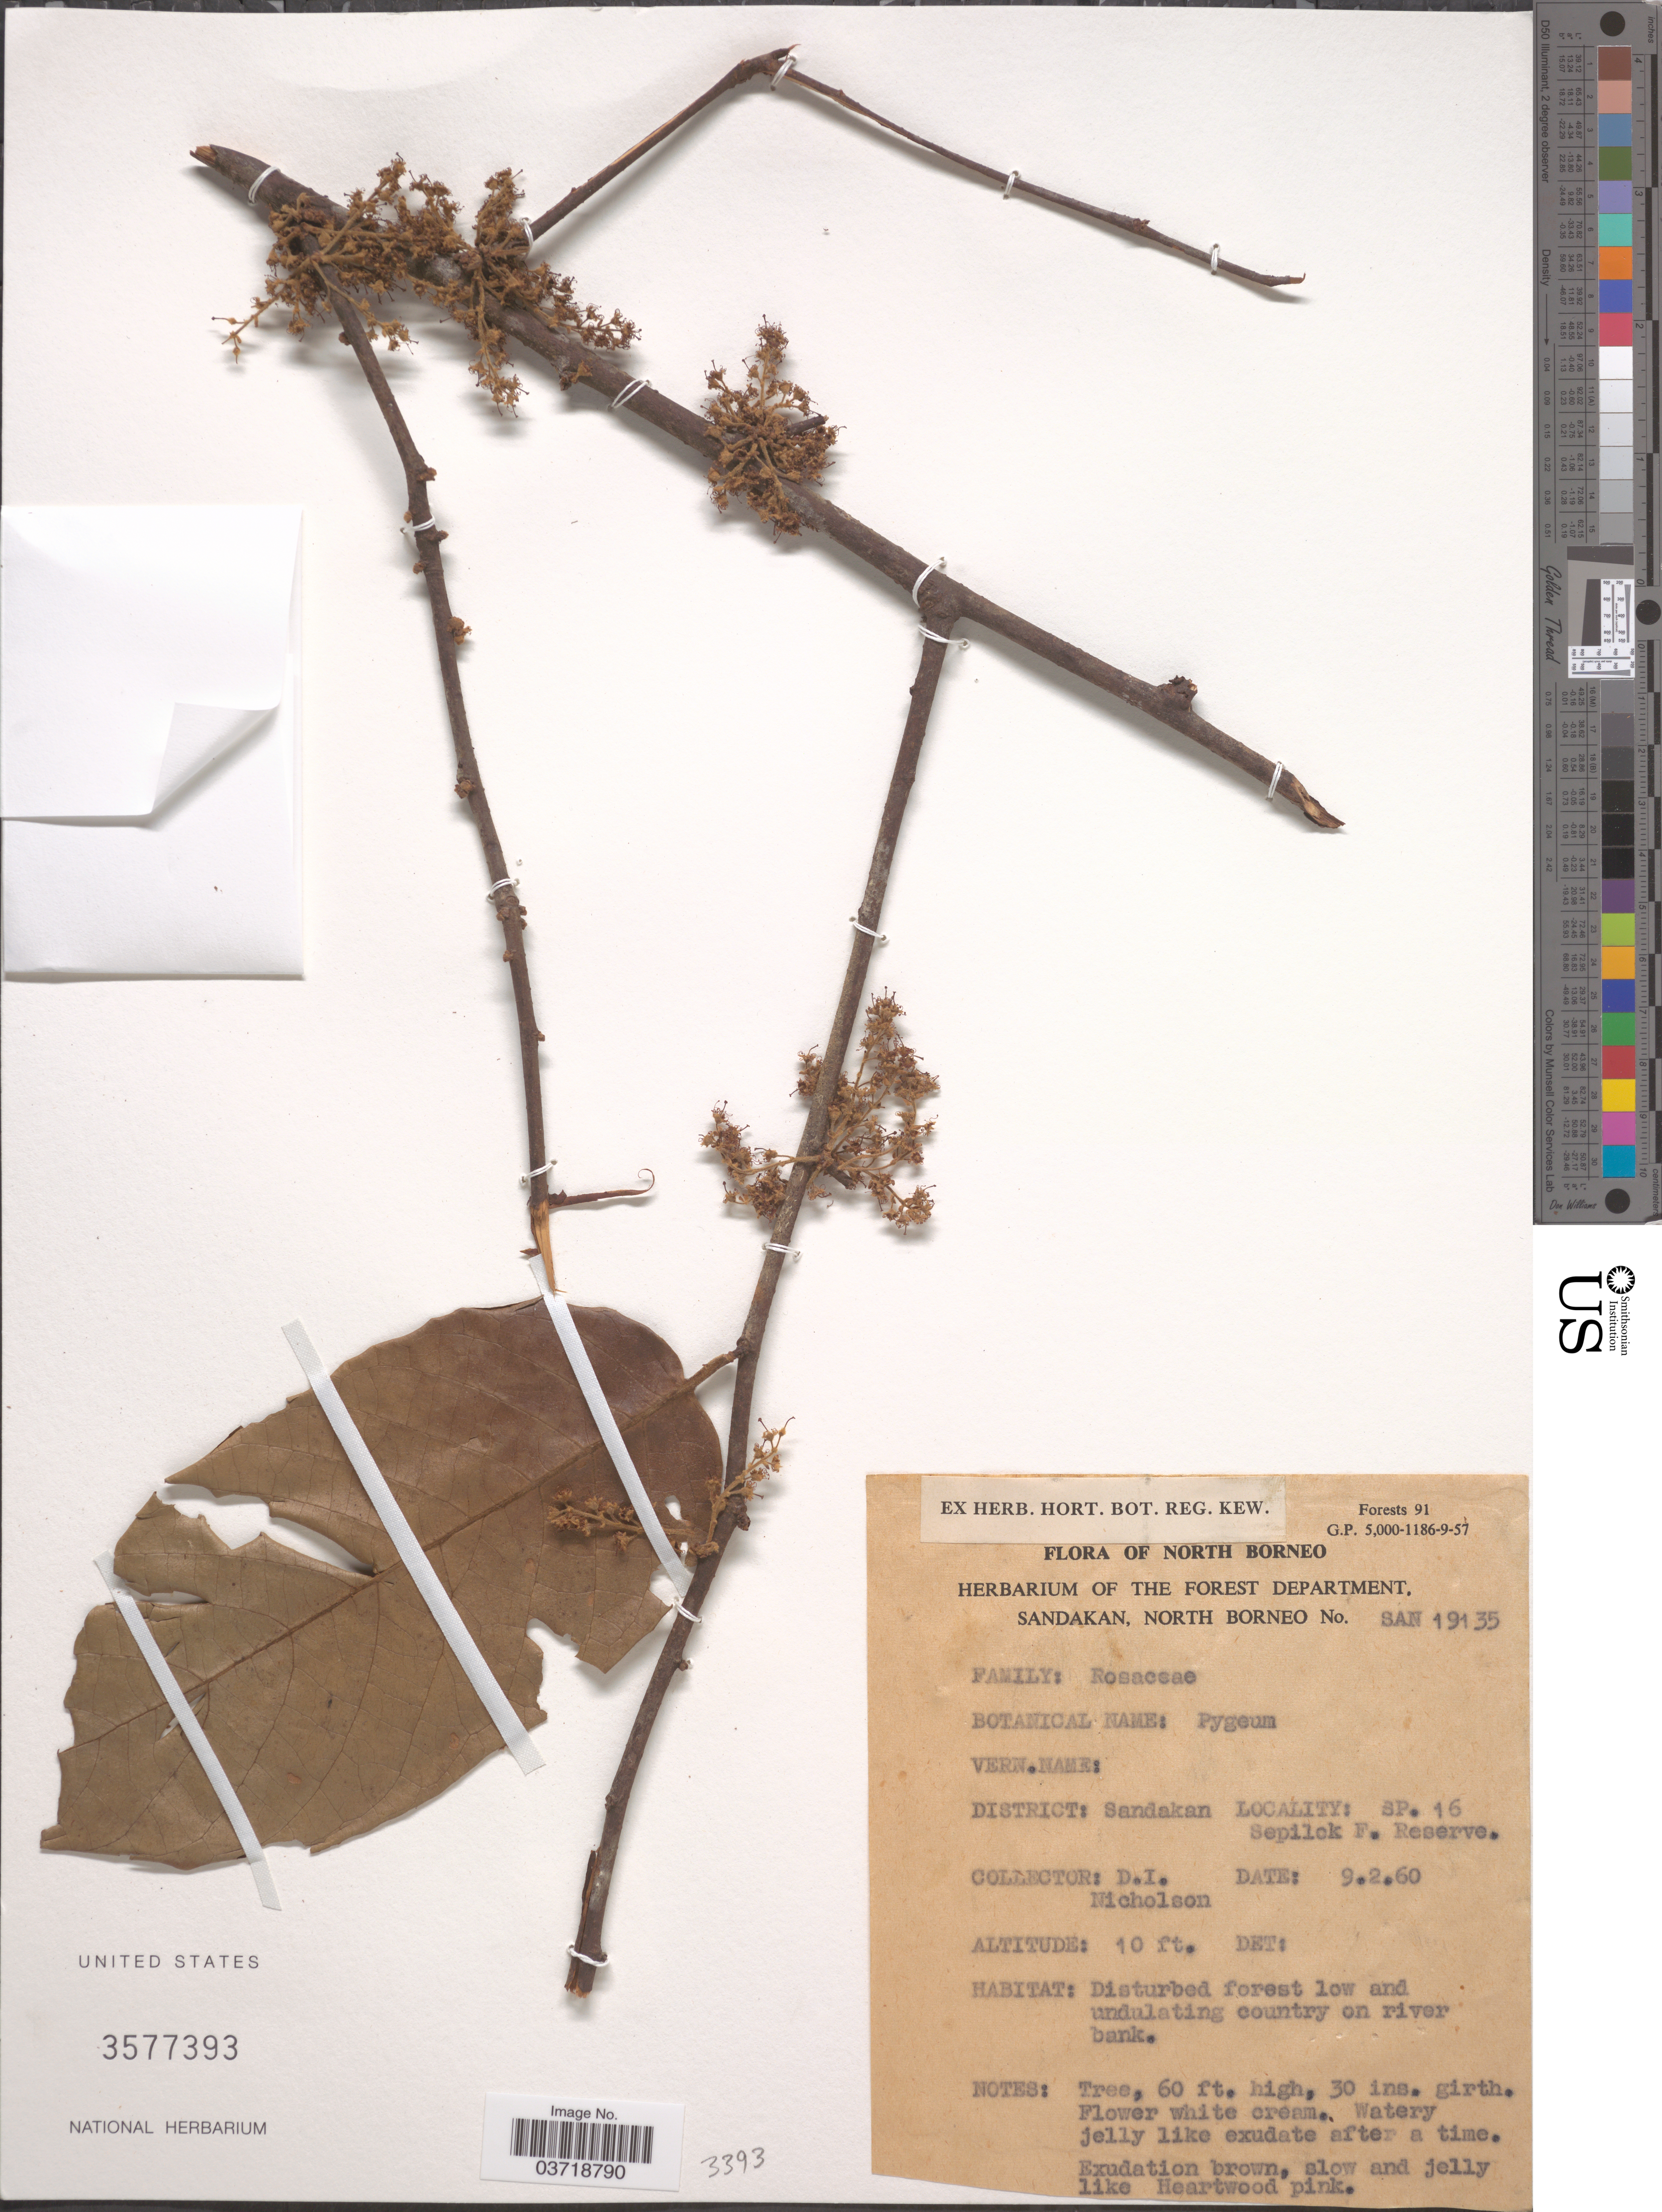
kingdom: Plantae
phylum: Tracheophyta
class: Magnoliopsida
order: Rosales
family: Rosaceae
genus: Prunus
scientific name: Prunus sp.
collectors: D. Nicholson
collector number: SAN 19135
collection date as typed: Transcribed d/m/y: 9/2/60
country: Malaysia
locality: North Borneo. District: Sandakan. Sp. 16 Sepilok F. Reserve.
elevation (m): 3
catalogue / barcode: US 3577393